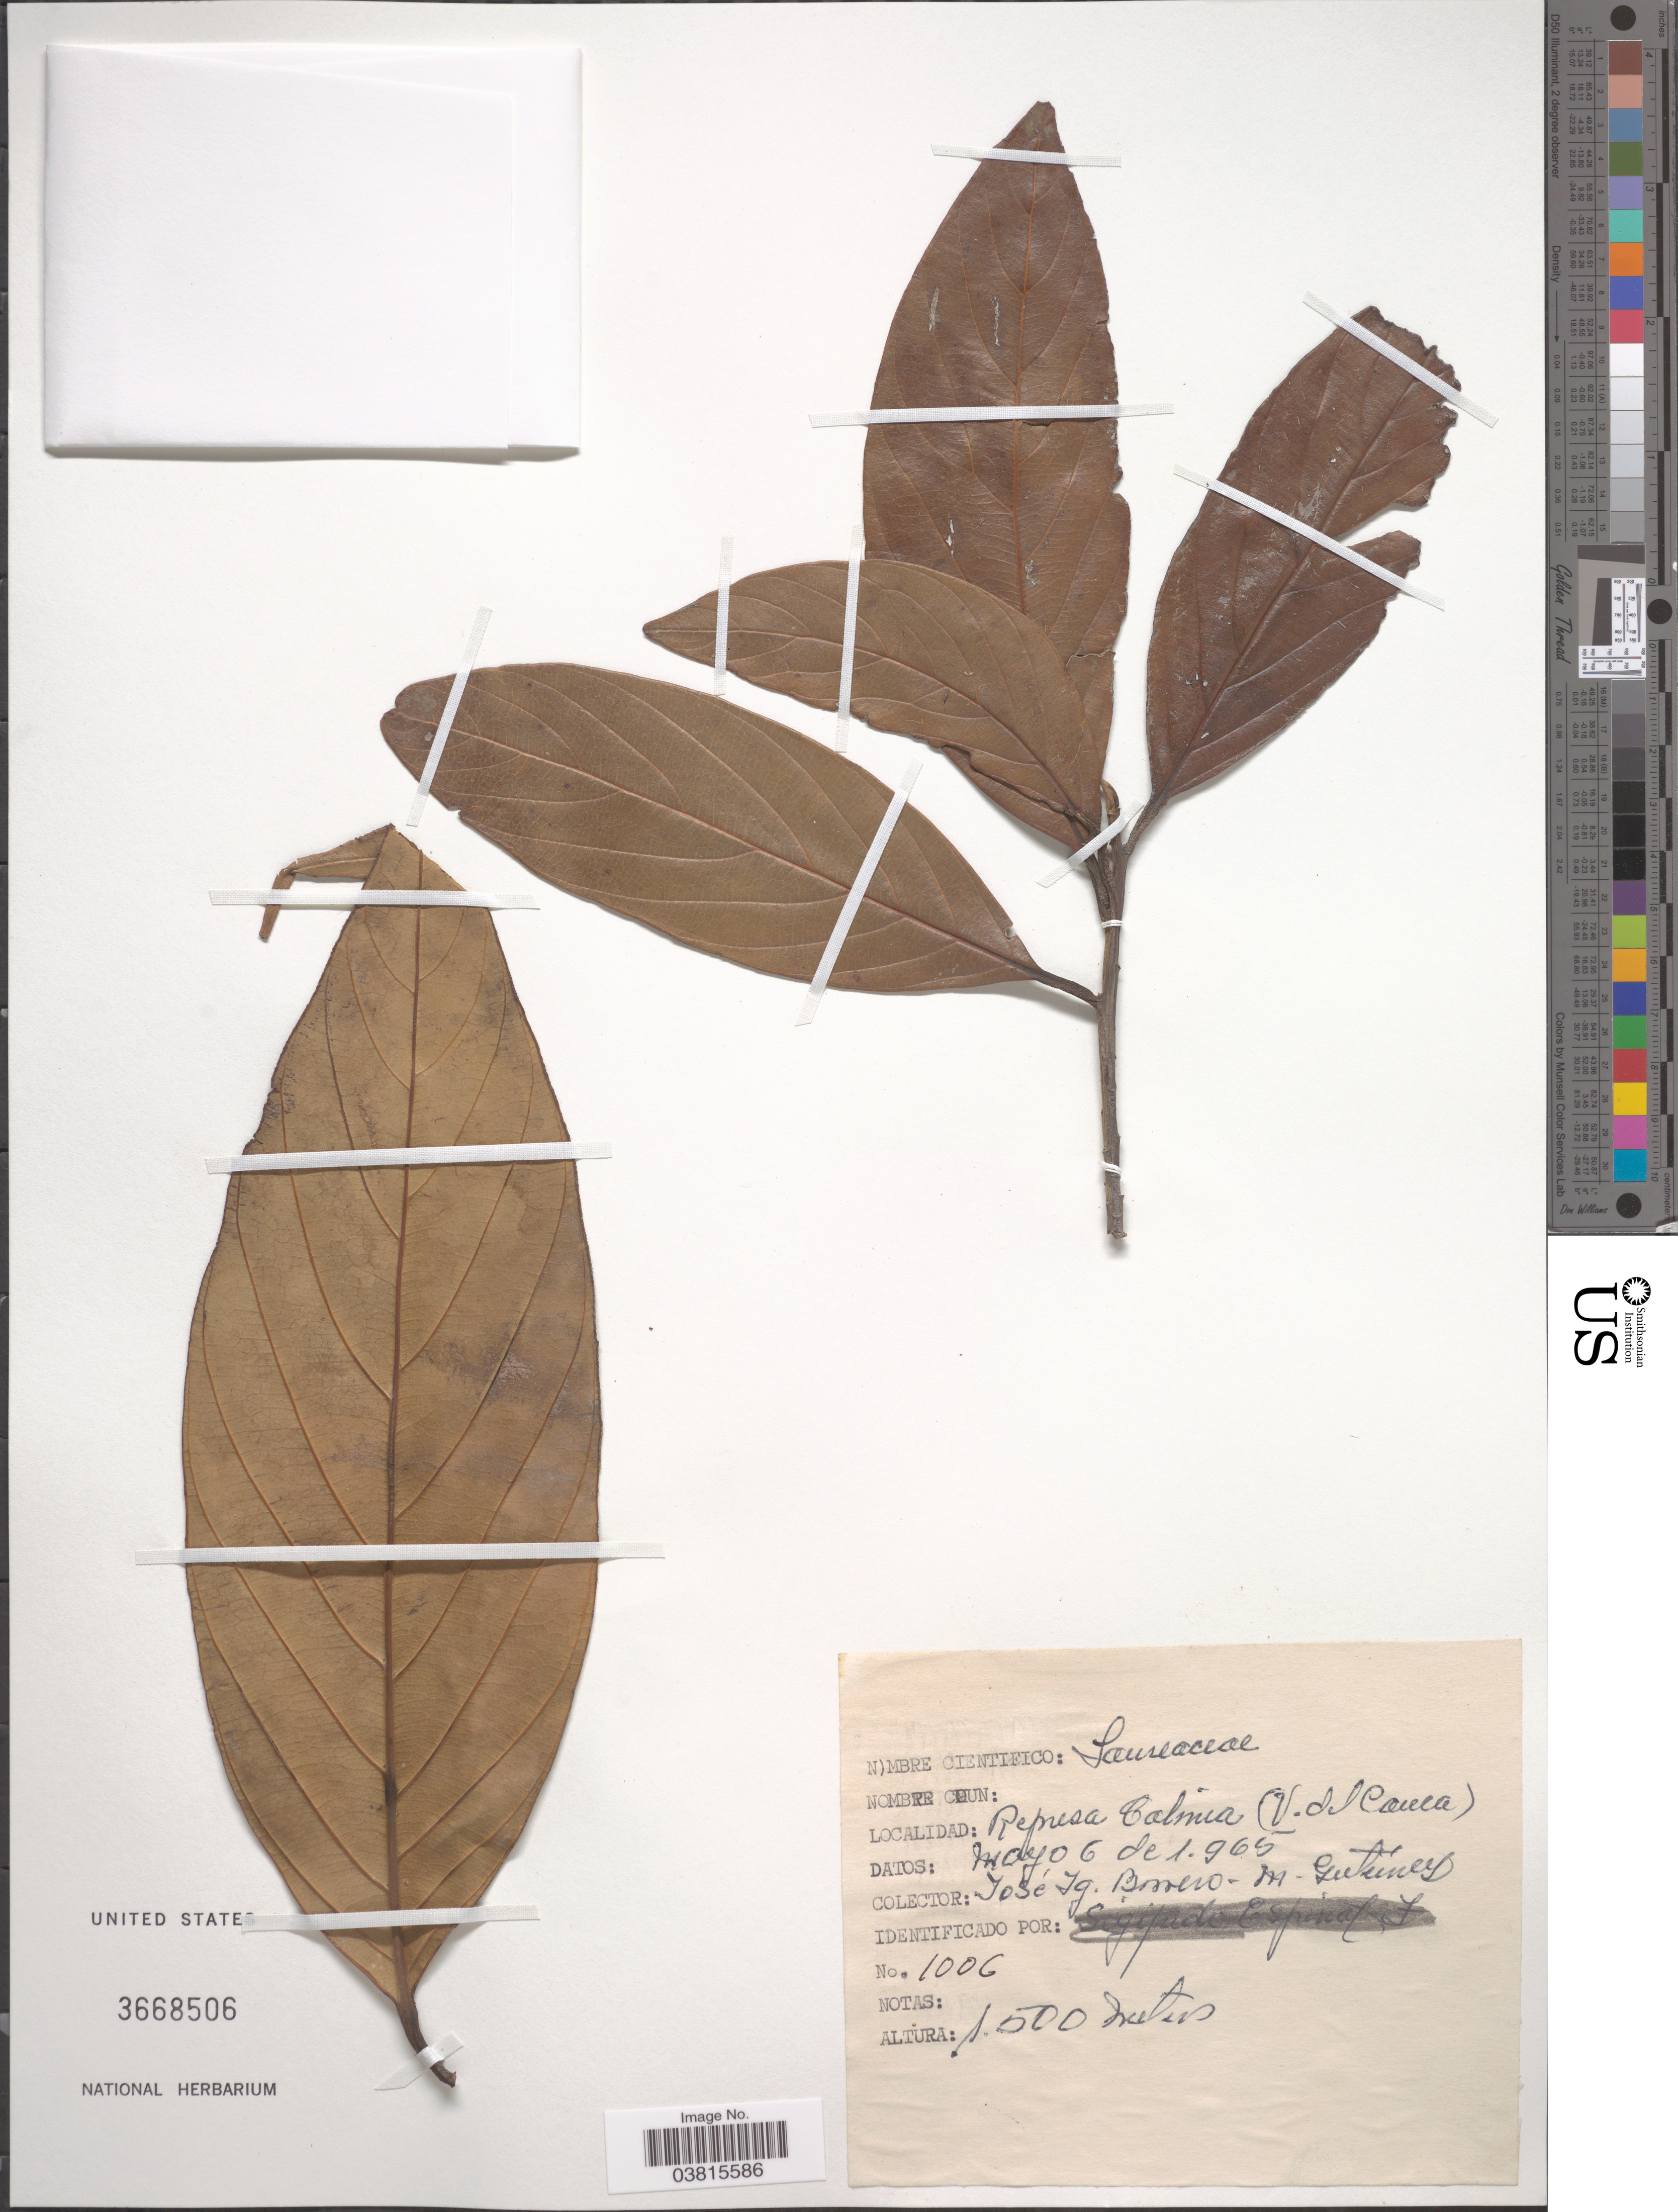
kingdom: Plantae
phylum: Tracheophyta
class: Magnoliopsida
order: Laurales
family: Lauraceae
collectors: J. Borrero & M. Gutierrez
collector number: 1006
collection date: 1965-05-06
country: Colombia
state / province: Valle del Cauca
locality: Represa Calima (V. del Cauca).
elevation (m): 1500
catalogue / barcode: US 3668506